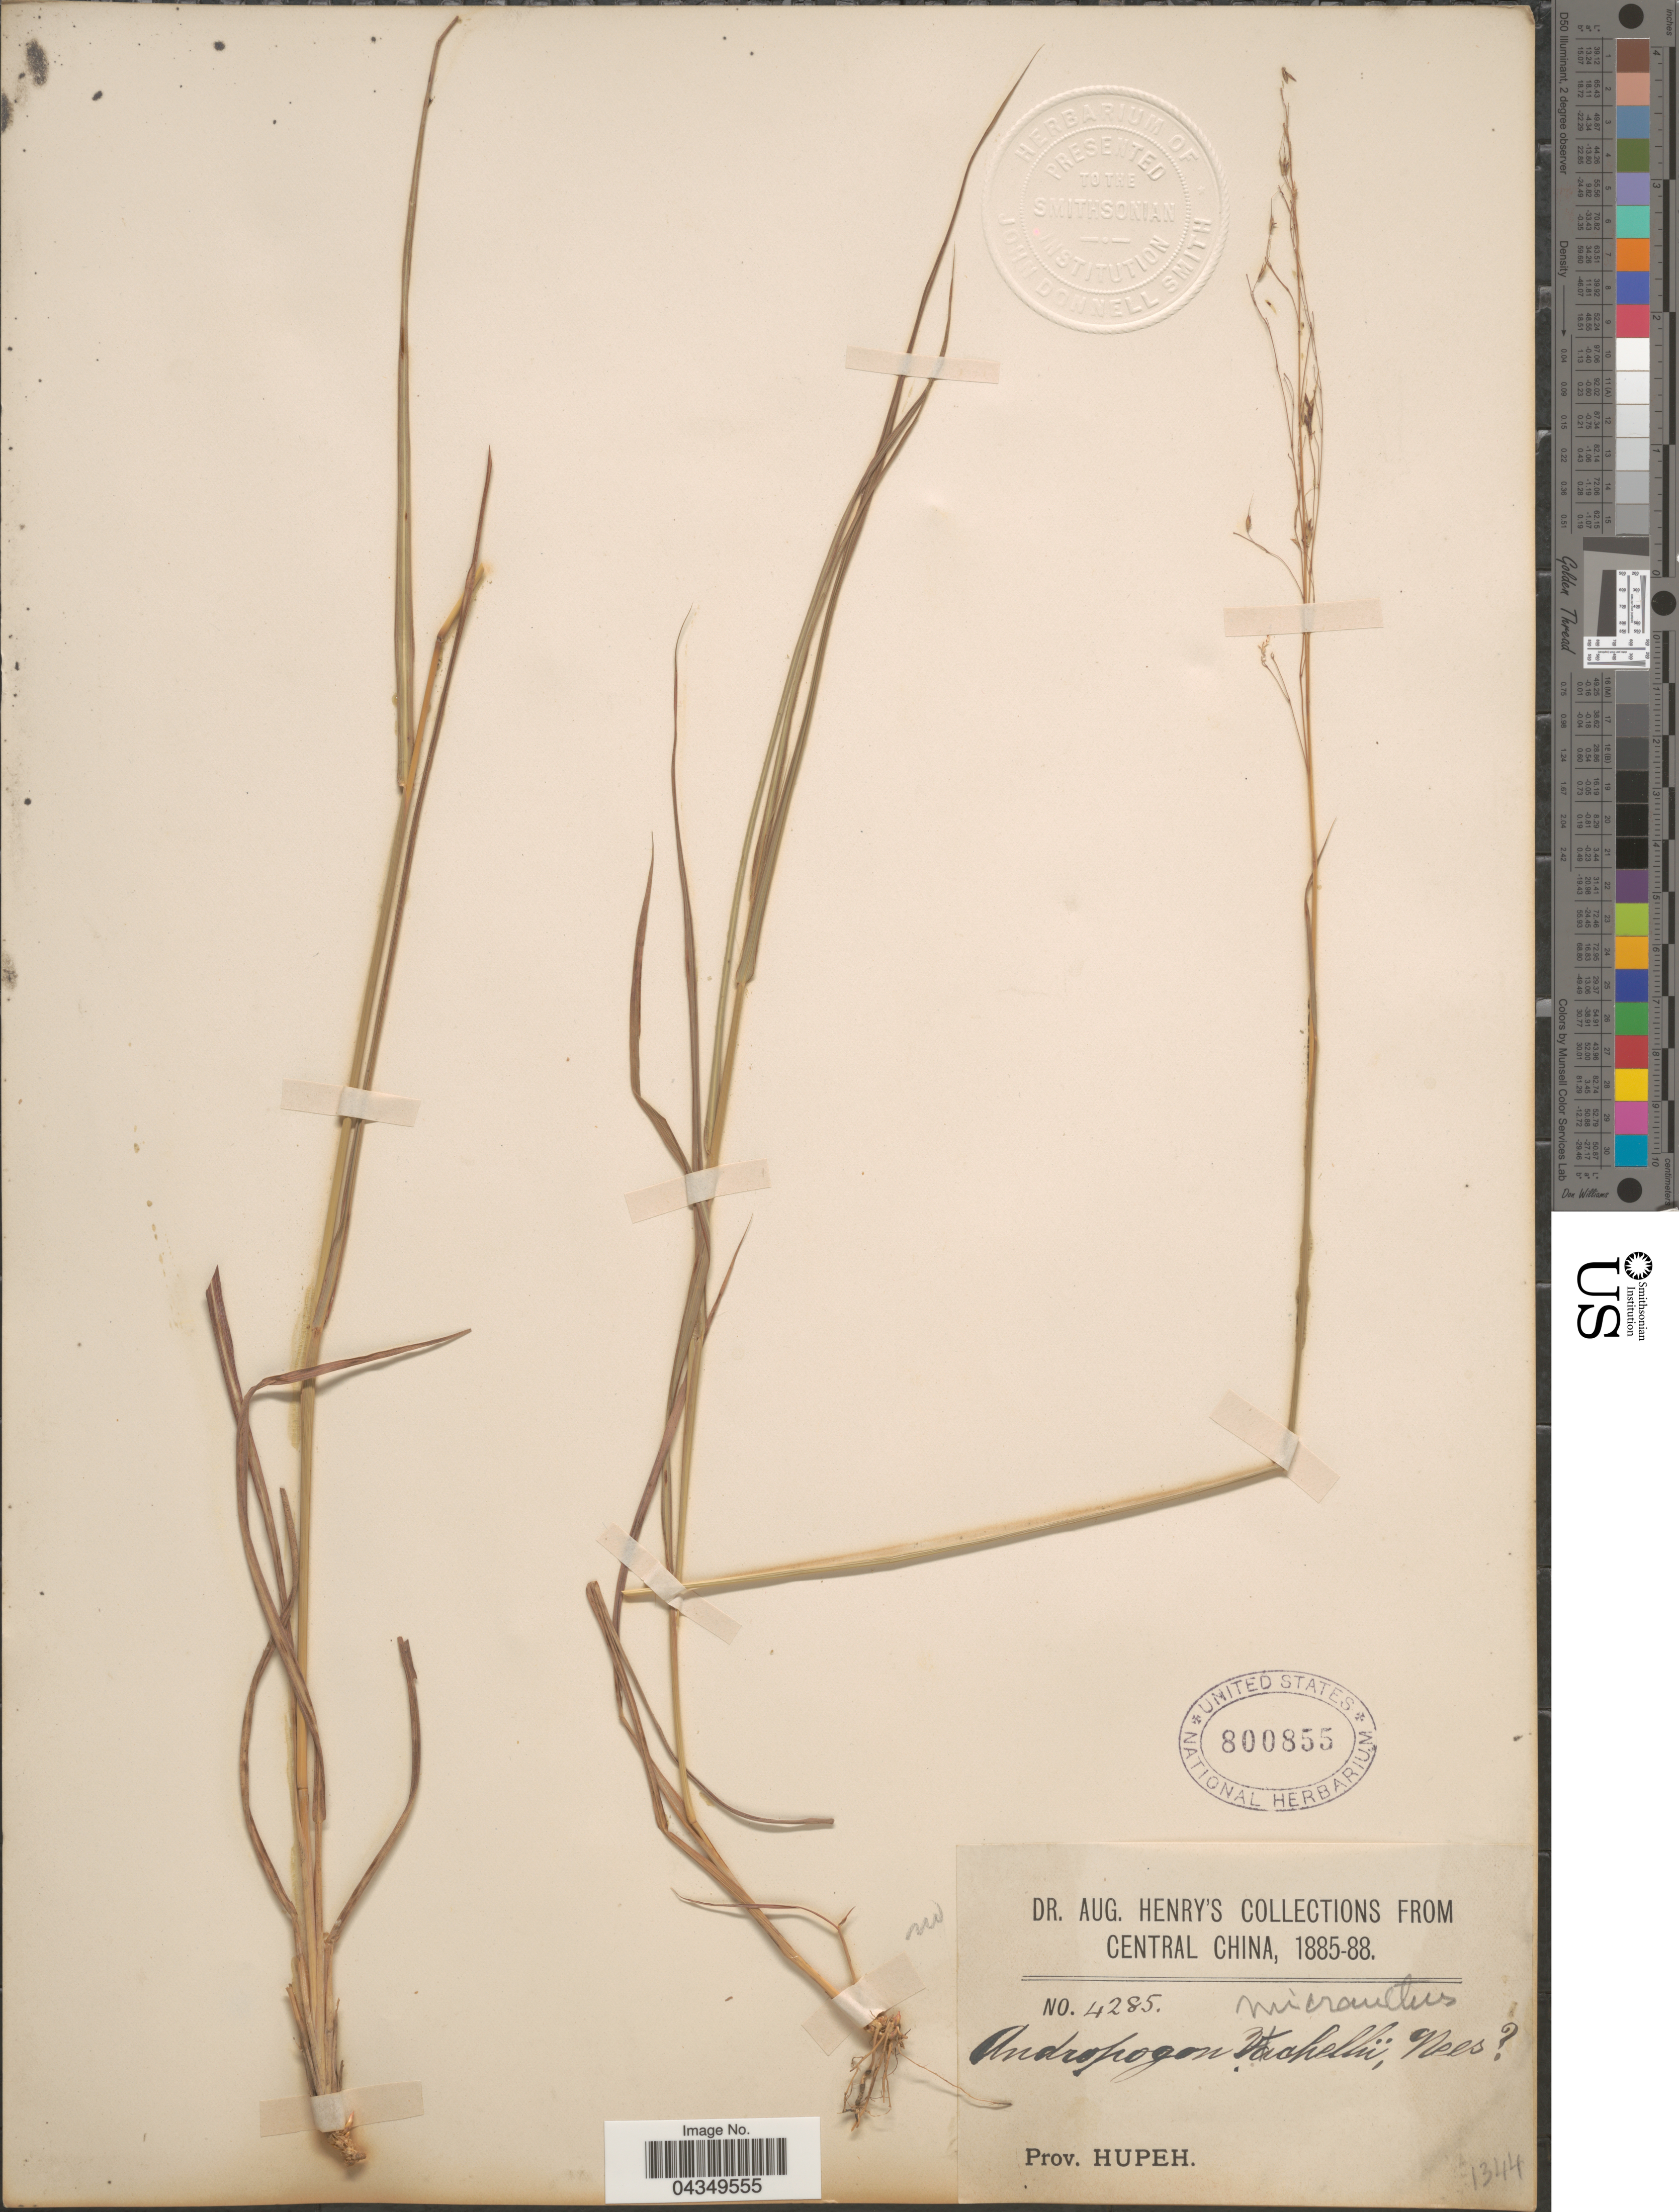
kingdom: Plantae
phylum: Tracheophyta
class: Liliopsida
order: Poales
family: Poaceae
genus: Capillipedium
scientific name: Capillipedium parviflorum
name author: (R. Br.) Stapf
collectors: A. Henry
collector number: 4285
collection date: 1885/1888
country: China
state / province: Hubei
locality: Central China. Prov. Hupeh.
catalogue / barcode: US 800855